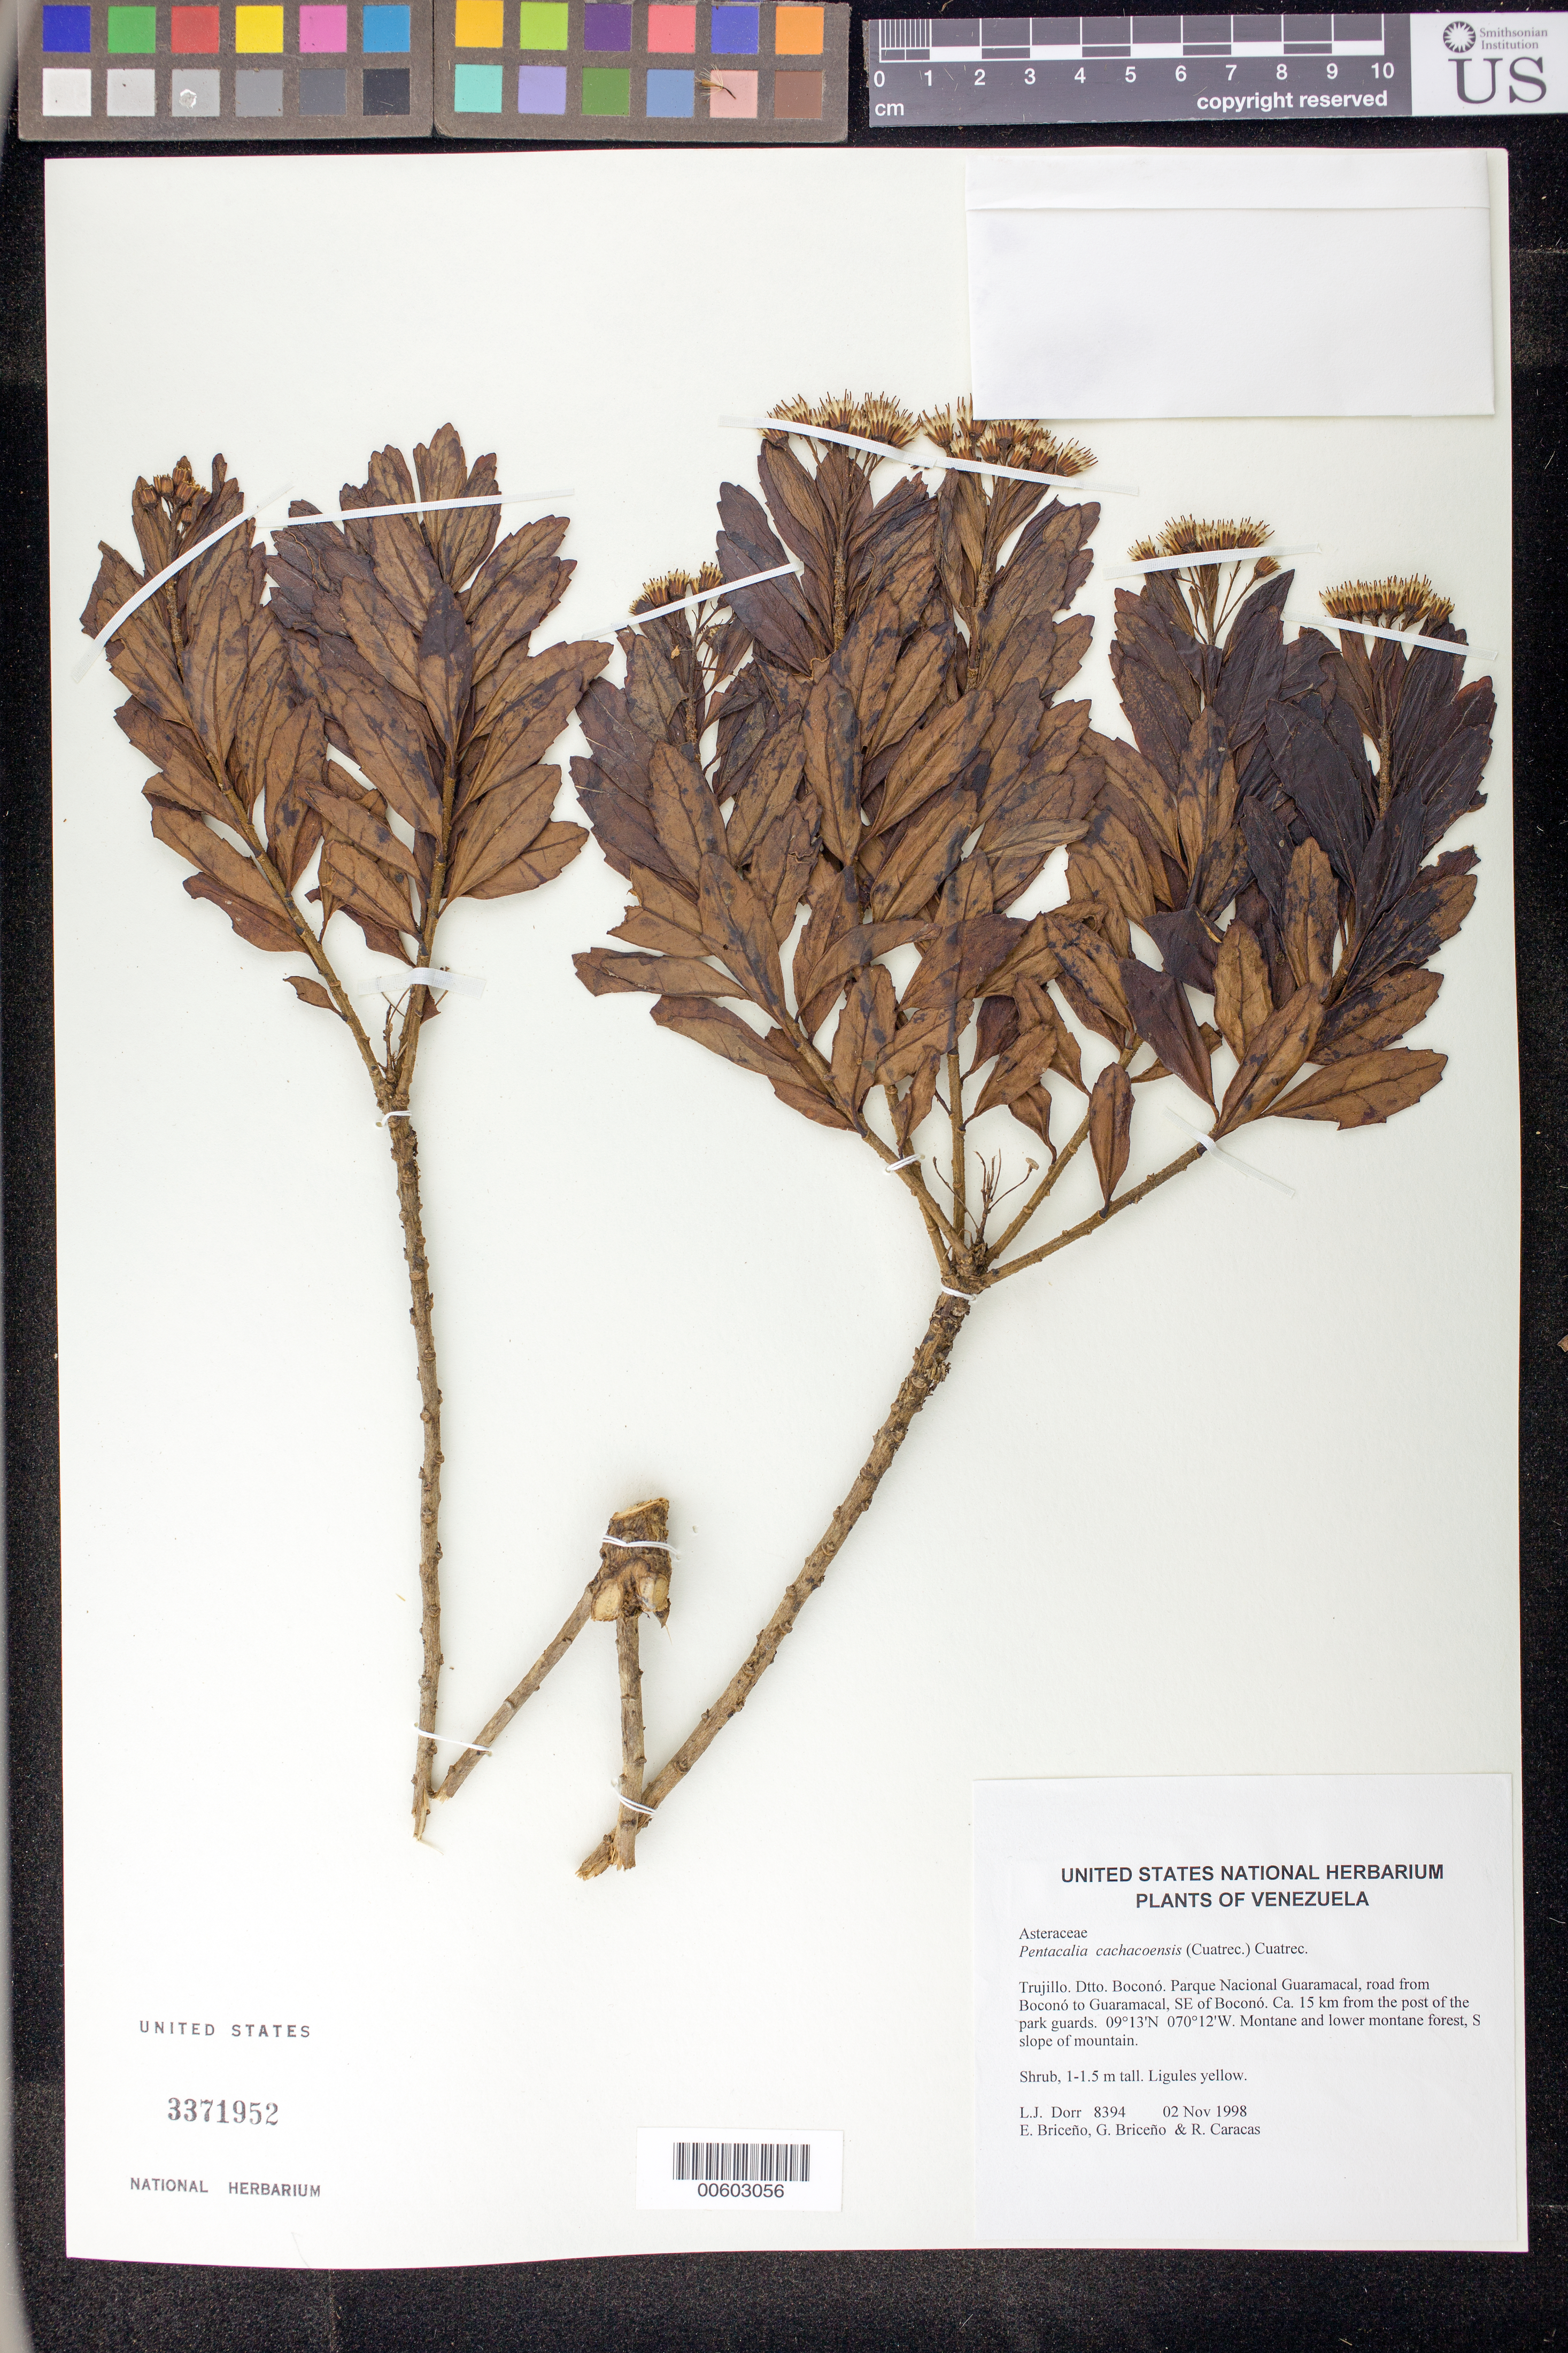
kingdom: Plantae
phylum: Tracheophyta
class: Magnoliopsida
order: Asterales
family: Asteraceae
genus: Pentacalia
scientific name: Pentacalia cachacoensis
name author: (Cuatrec.) Cuatrec.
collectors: L. J. Dorr, E. Briceño, G. Briceño & R. Caracas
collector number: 8394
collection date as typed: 02 Nov 1998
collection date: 1998-11-02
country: Venezuela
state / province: Trujillo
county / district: Boconó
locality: Parque Nacional Guaramacal, road from Boconó to Guaramacal, SE of Boconó, ca. 15 km from the post of the park guards.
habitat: Montane and lower montane forest, S slope of mountain.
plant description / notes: F, PORT, TEX, US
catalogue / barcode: US 3371952